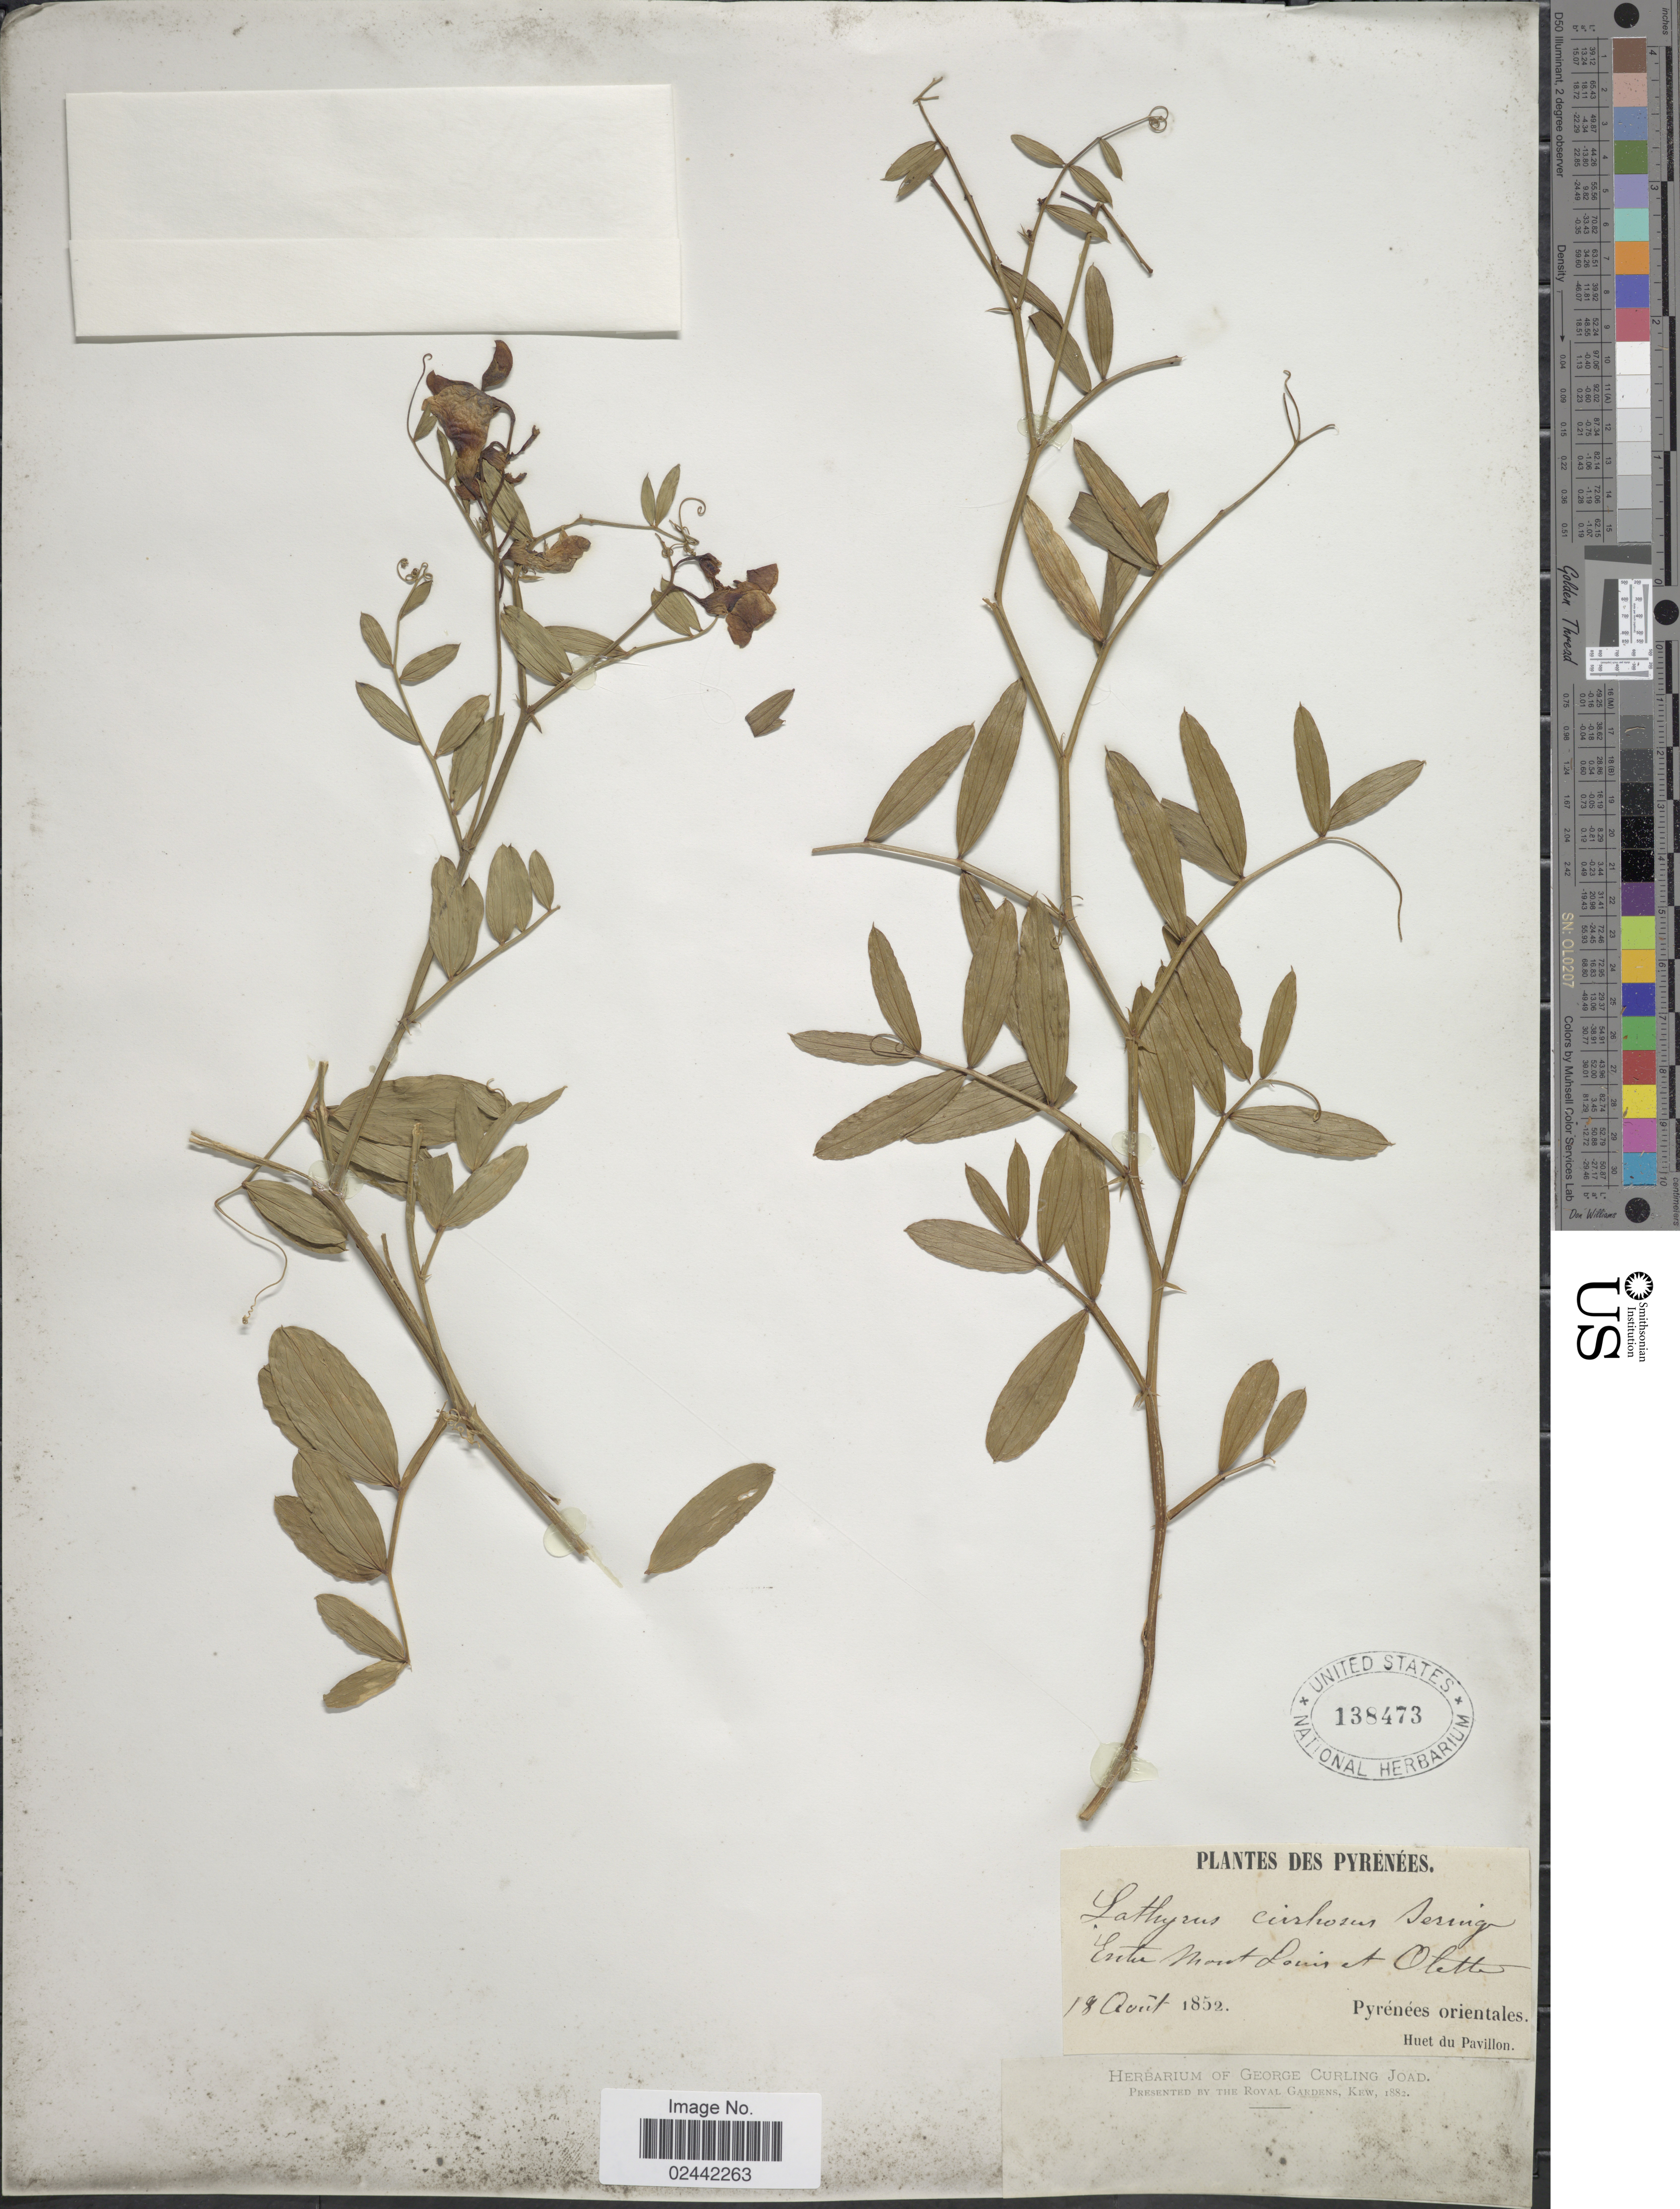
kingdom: Plantae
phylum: Tracheophyta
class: Magnoliopsida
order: Fabales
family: Fabaceae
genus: Lathyrus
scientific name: Lathyrus ecirrhosus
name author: A. Heller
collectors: E. Huet du Pavillon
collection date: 1852-08-18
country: France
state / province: Nouvelle-Aquitaine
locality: Pyrenees, Entre Mont Louis et Oletta. Pyrenees orientales.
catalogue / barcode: US 138473